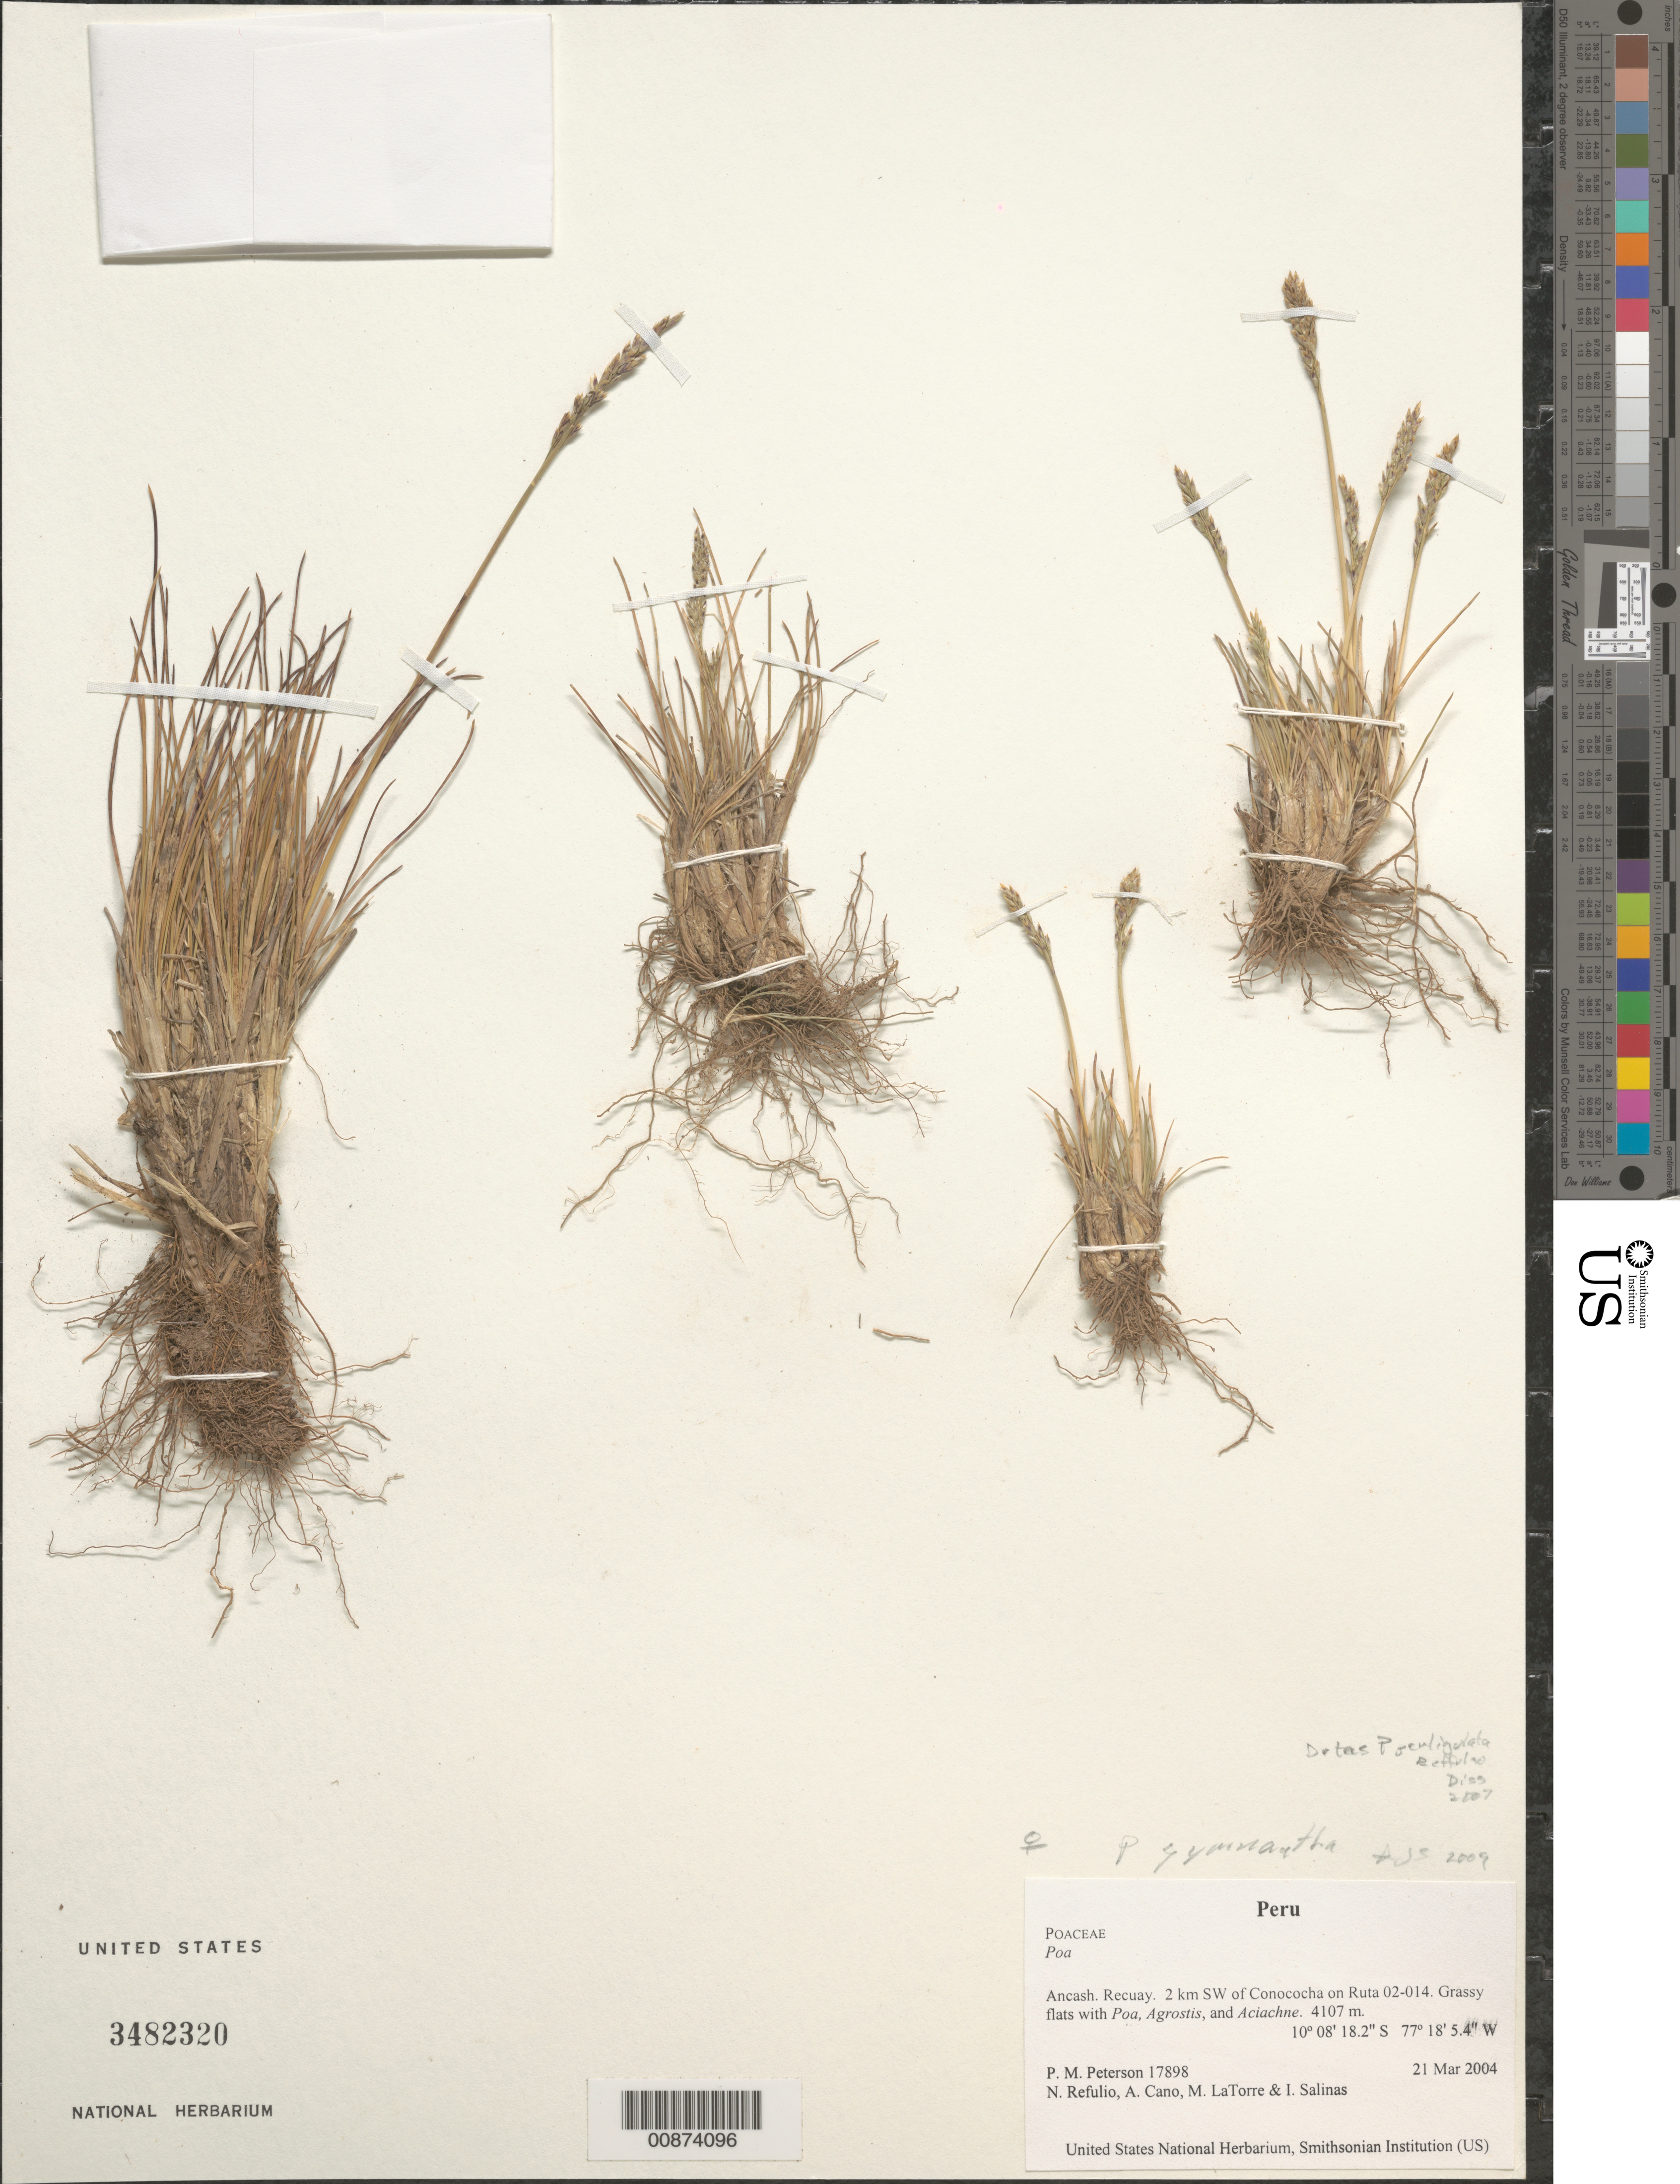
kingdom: Plantae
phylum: Tracheophyta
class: Liliopsida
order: Poales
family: Poaceae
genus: Poa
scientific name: Poa gymnantha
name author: Pilg.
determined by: Soreng, Robert J., Research Associate (BOT), Smithsonian Institution - National Museum of Natural History (UNITED STATES)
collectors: P. M. Peterson, N. Refulio-Rodríguez, A. Cano, M. Torre & I. Salinas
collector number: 17898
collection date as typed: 21 Mar 2004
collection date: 2004-03-21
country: Peru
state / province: Ancash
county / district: Recuay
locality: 2 km SW of Conococha on Ruta 02-014. Grassy flats with Poa, Agrostis, and Aciachne.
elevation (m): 4107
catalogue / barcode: US 3482320